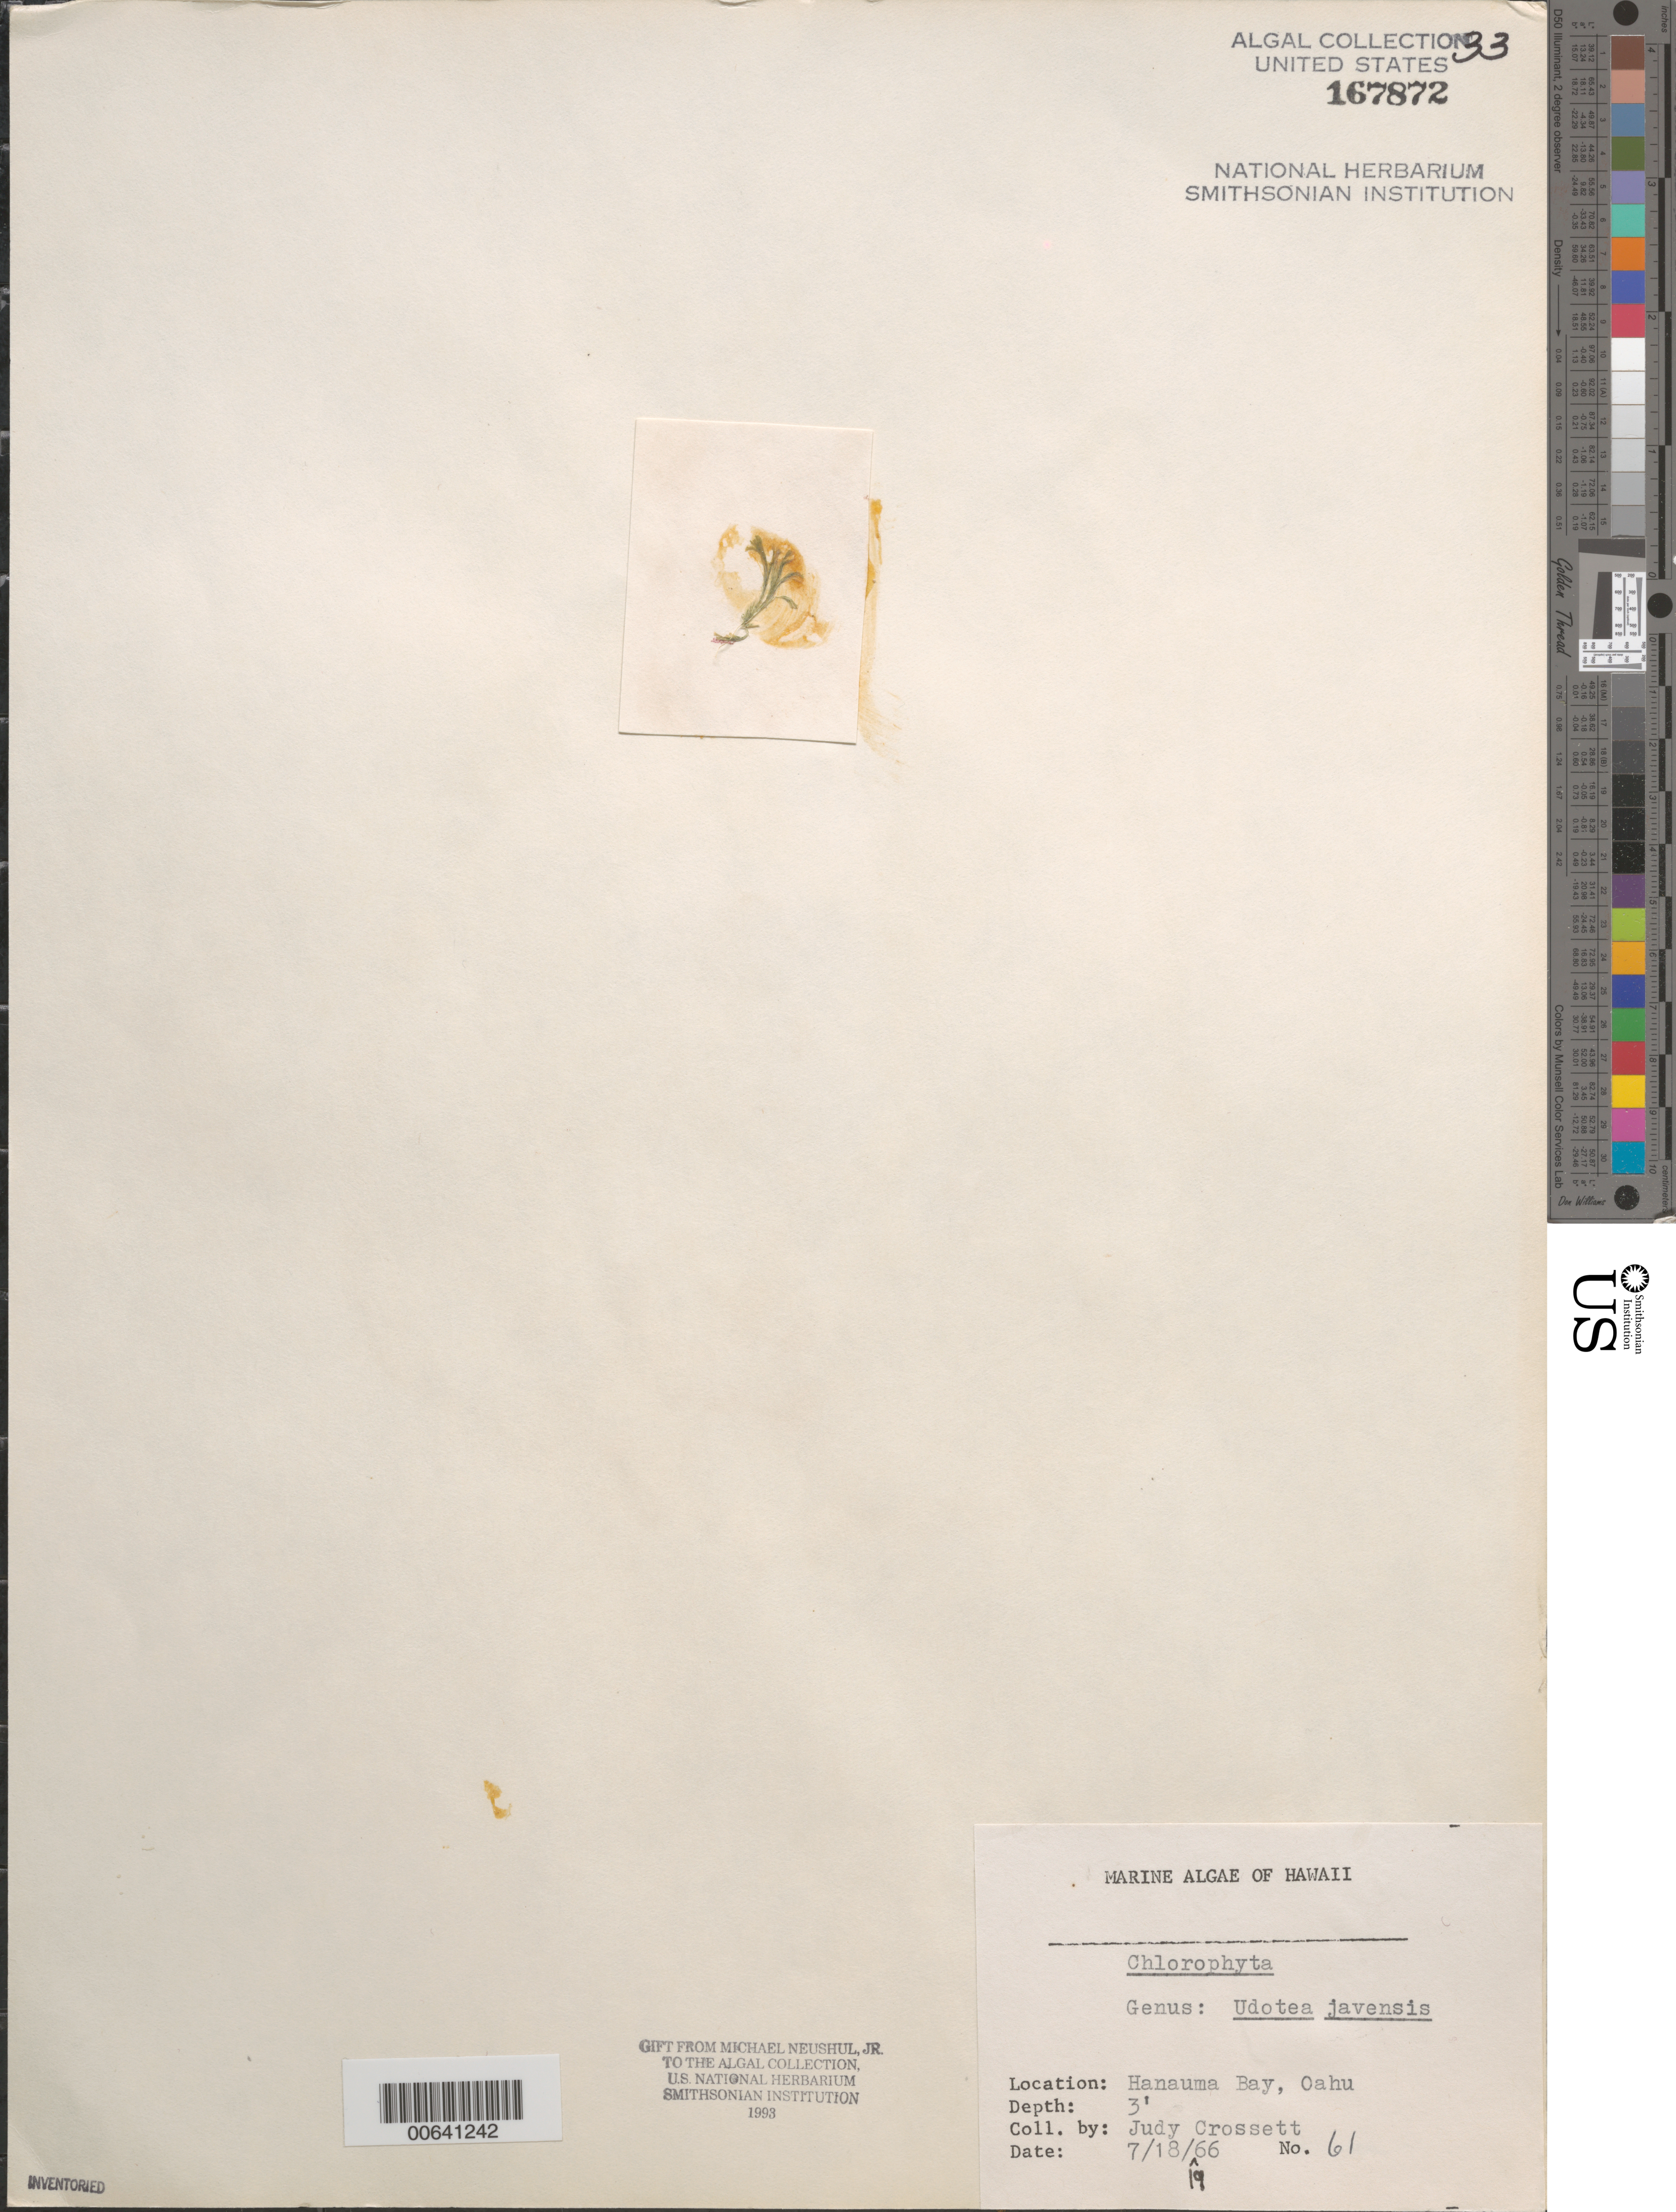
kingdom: Plantae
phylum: Chlorophyta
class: Ulvophyceae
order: Bryopsidales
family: Udoteaceae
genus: Rhipidosiphon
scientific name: Rhipidosiphon javensis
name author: Mont.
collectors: J. Crossett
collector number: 61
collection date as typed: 18 Jul 1966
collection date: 1966-07-18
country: United States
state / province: Hawaii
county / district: Honolulu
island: Oahu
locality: Hanauma Bay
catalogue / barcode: US 167872